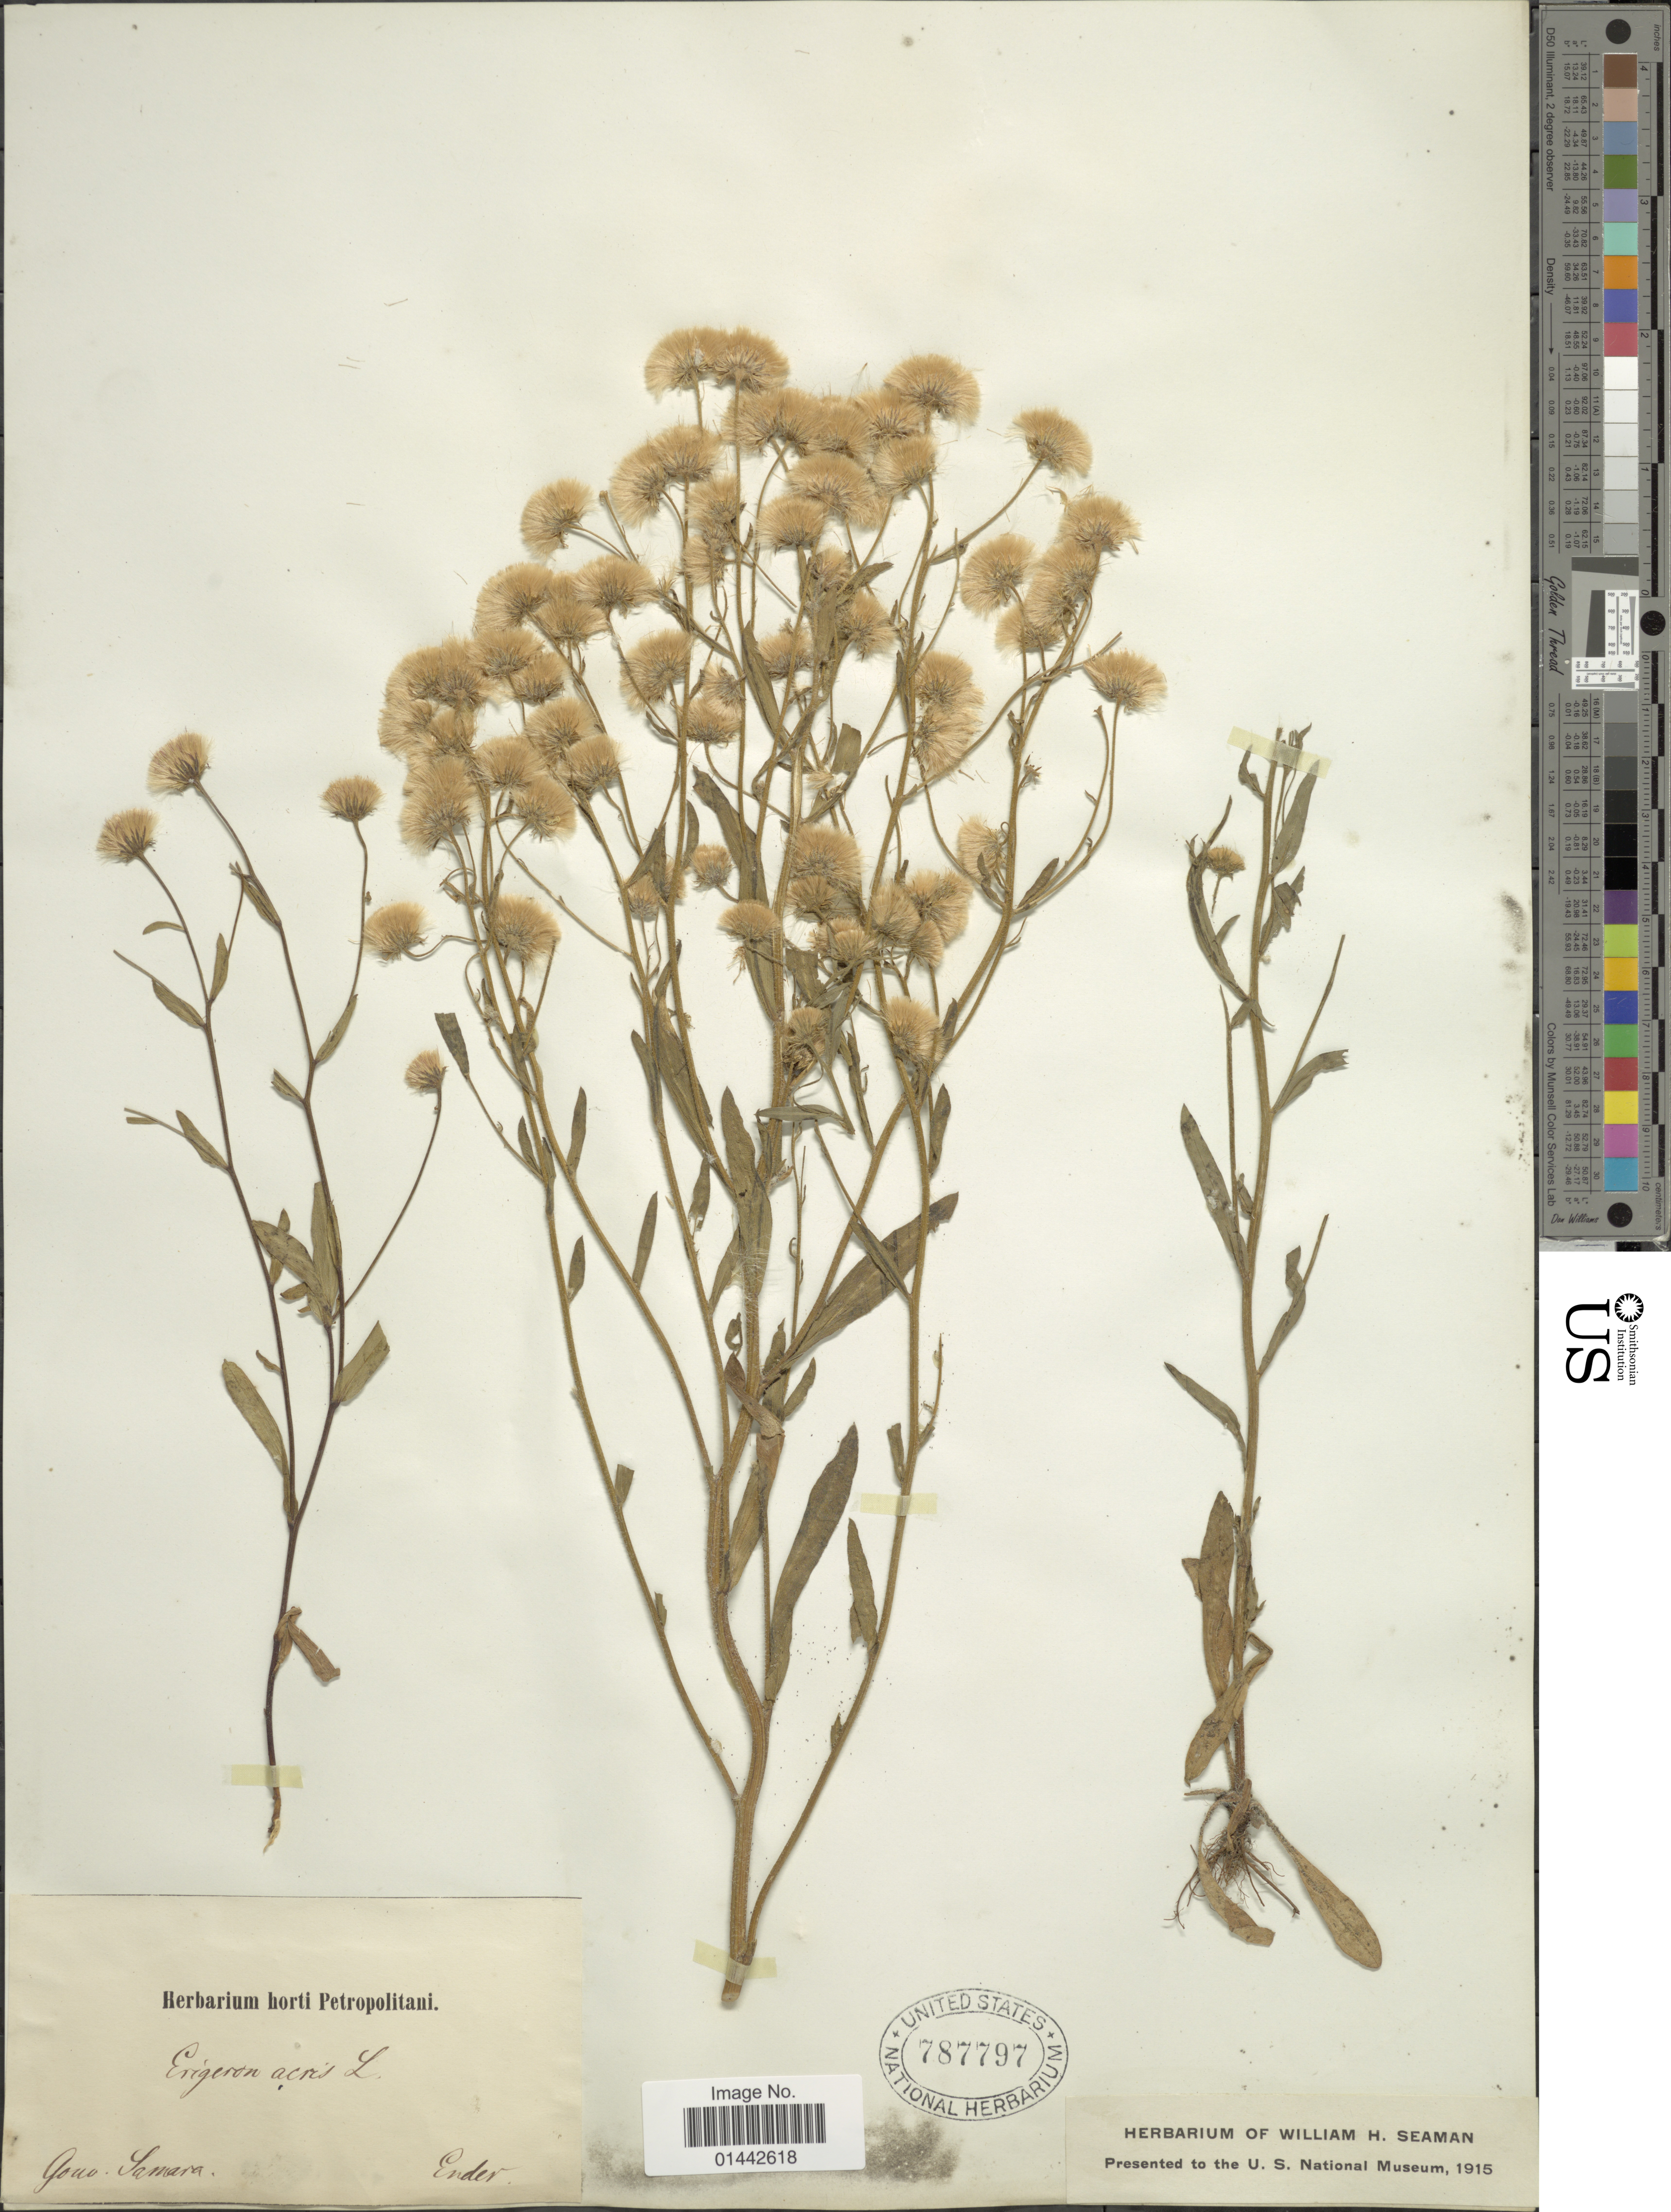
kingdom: Plantae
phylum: Tracheophyta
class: Magnoliopsida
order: Asterales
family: Asteraceae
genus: Erigeron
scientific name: Erigeron acris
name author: L.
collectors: Ender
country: Russian Federation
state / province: Samara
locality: Gono-Samara.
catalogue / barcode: US 787797